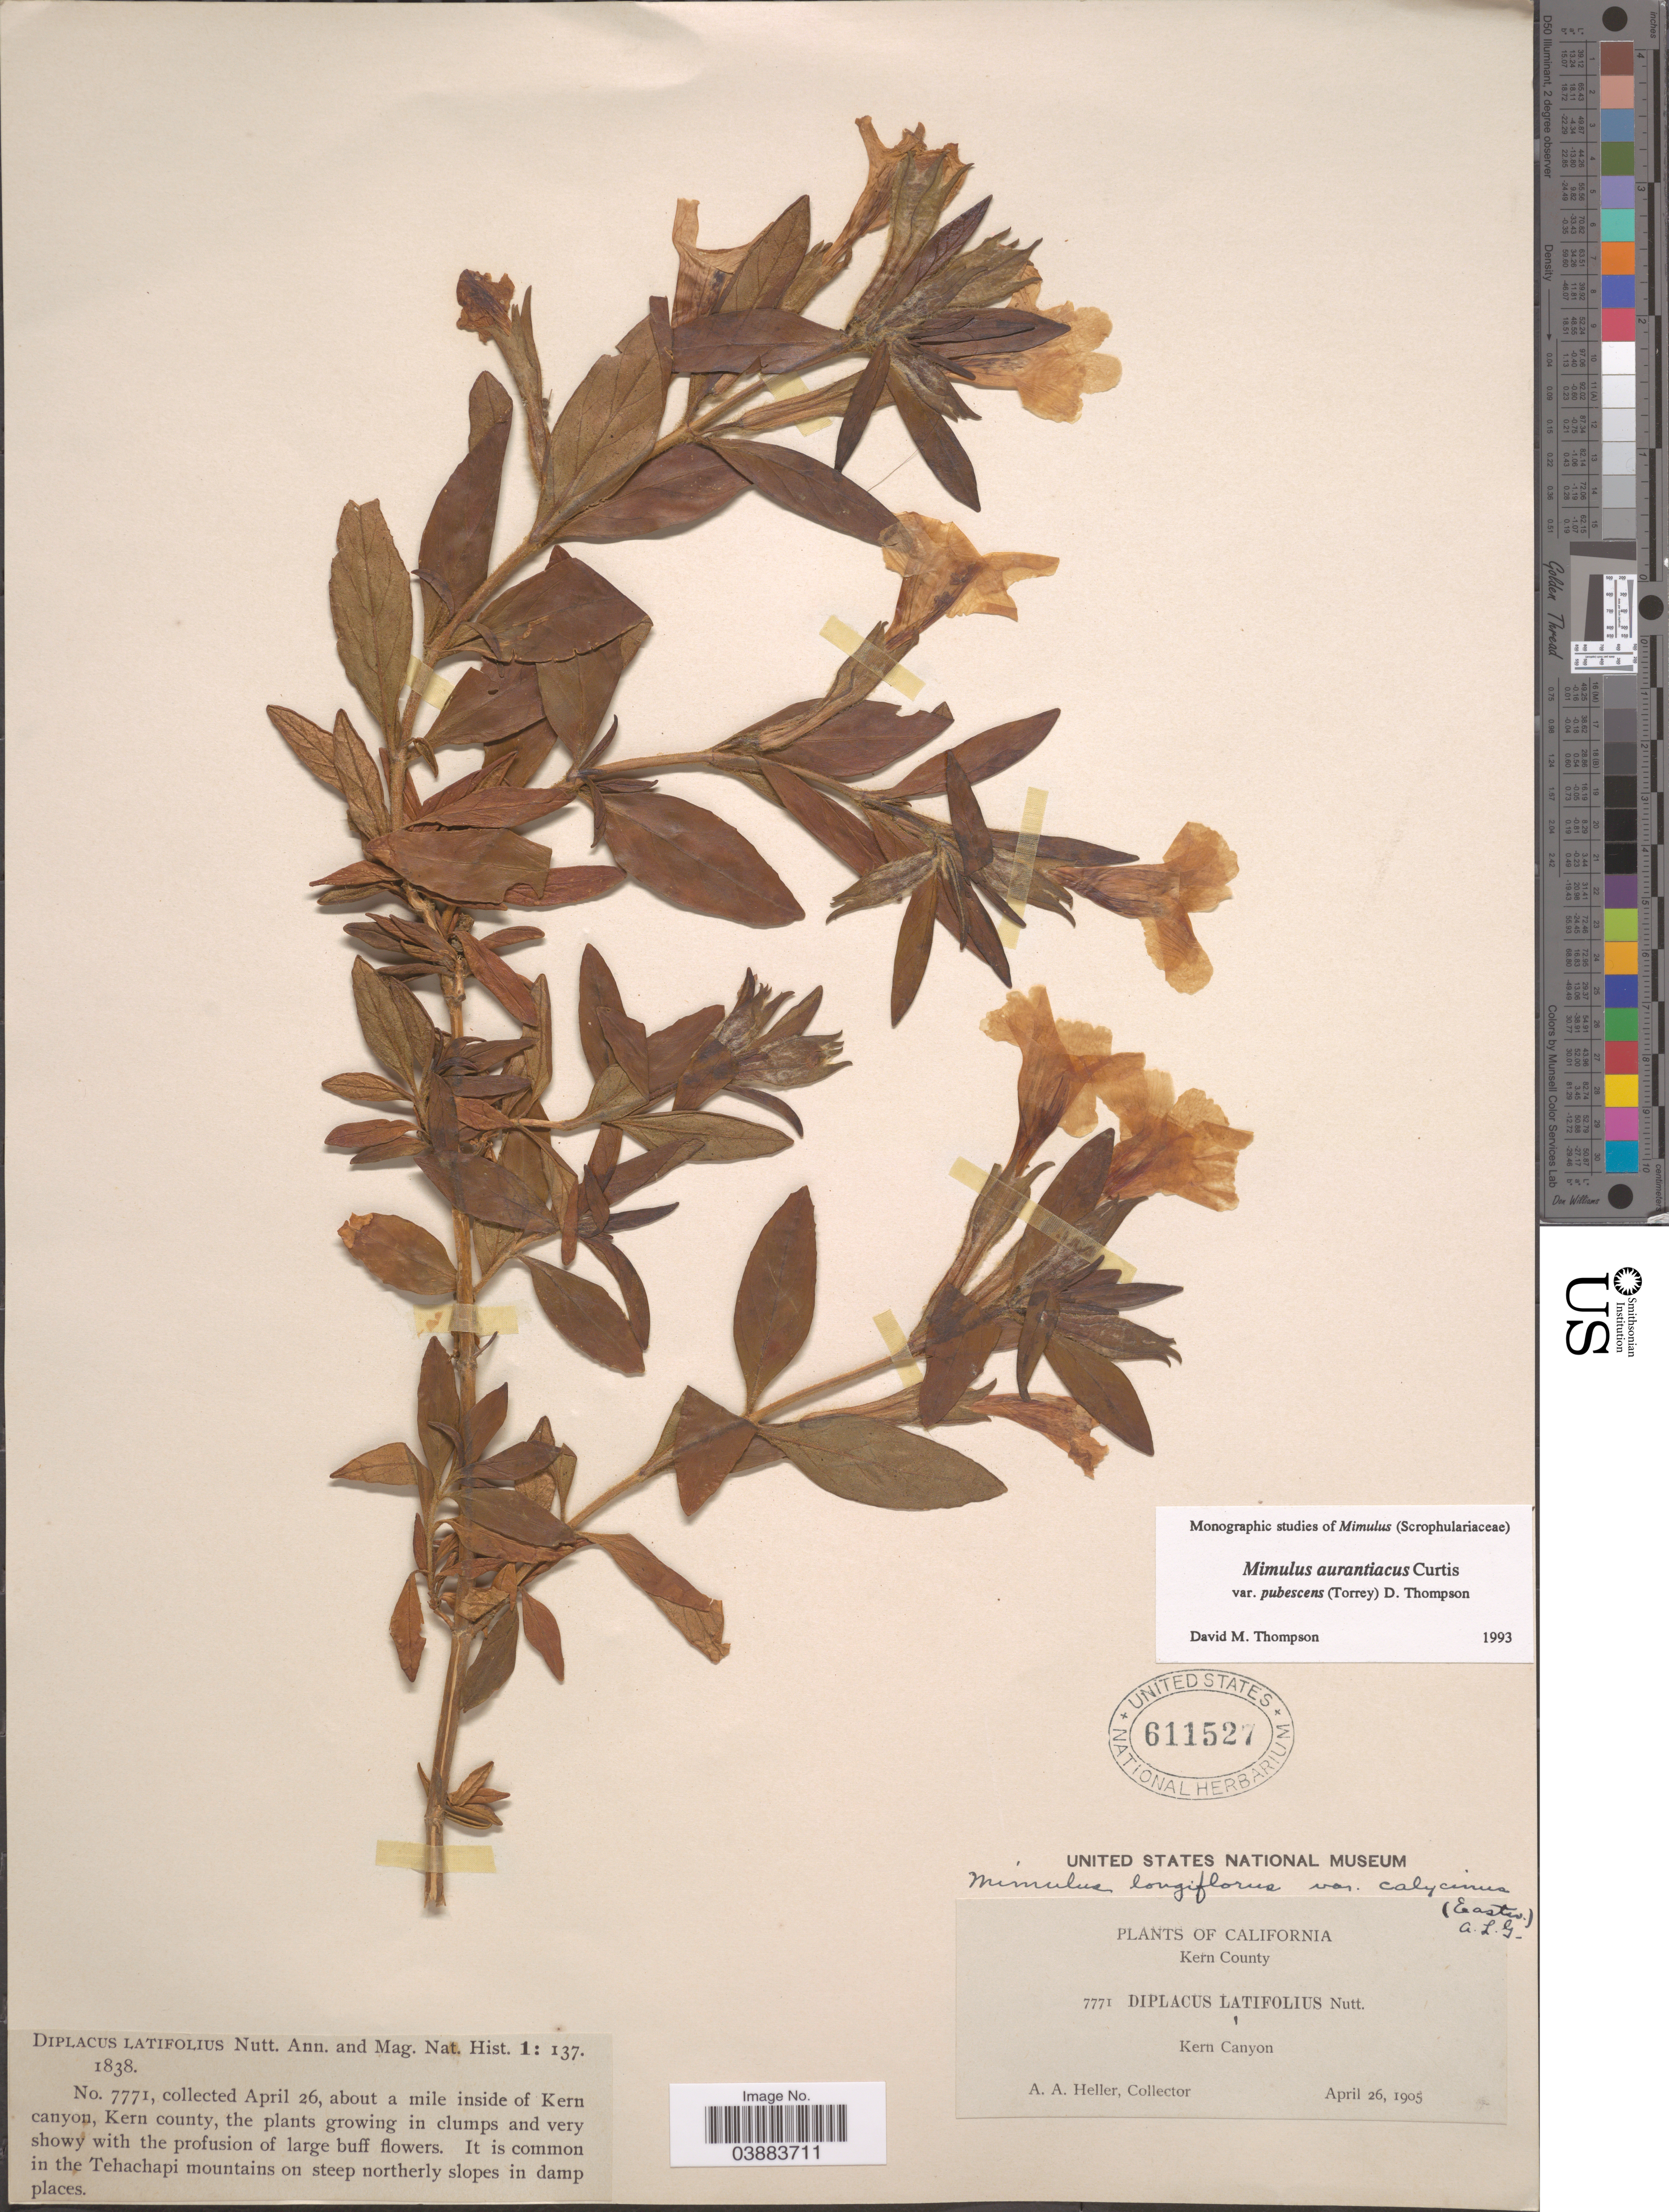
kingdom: Plantae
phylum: Tracheophyta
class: Magnoliopsida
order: Lamiales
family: Phrymaceae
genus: Diplacus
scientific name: Diplacus aurantiacus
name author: (Curtis) Jeps.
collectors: A. A. Heller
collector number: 7771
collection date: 1905-04-26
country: United States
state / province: California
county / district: Kern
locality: Kern County. Kern Canyon. About a mile inside of Kern canyon.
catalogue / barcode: US 611527